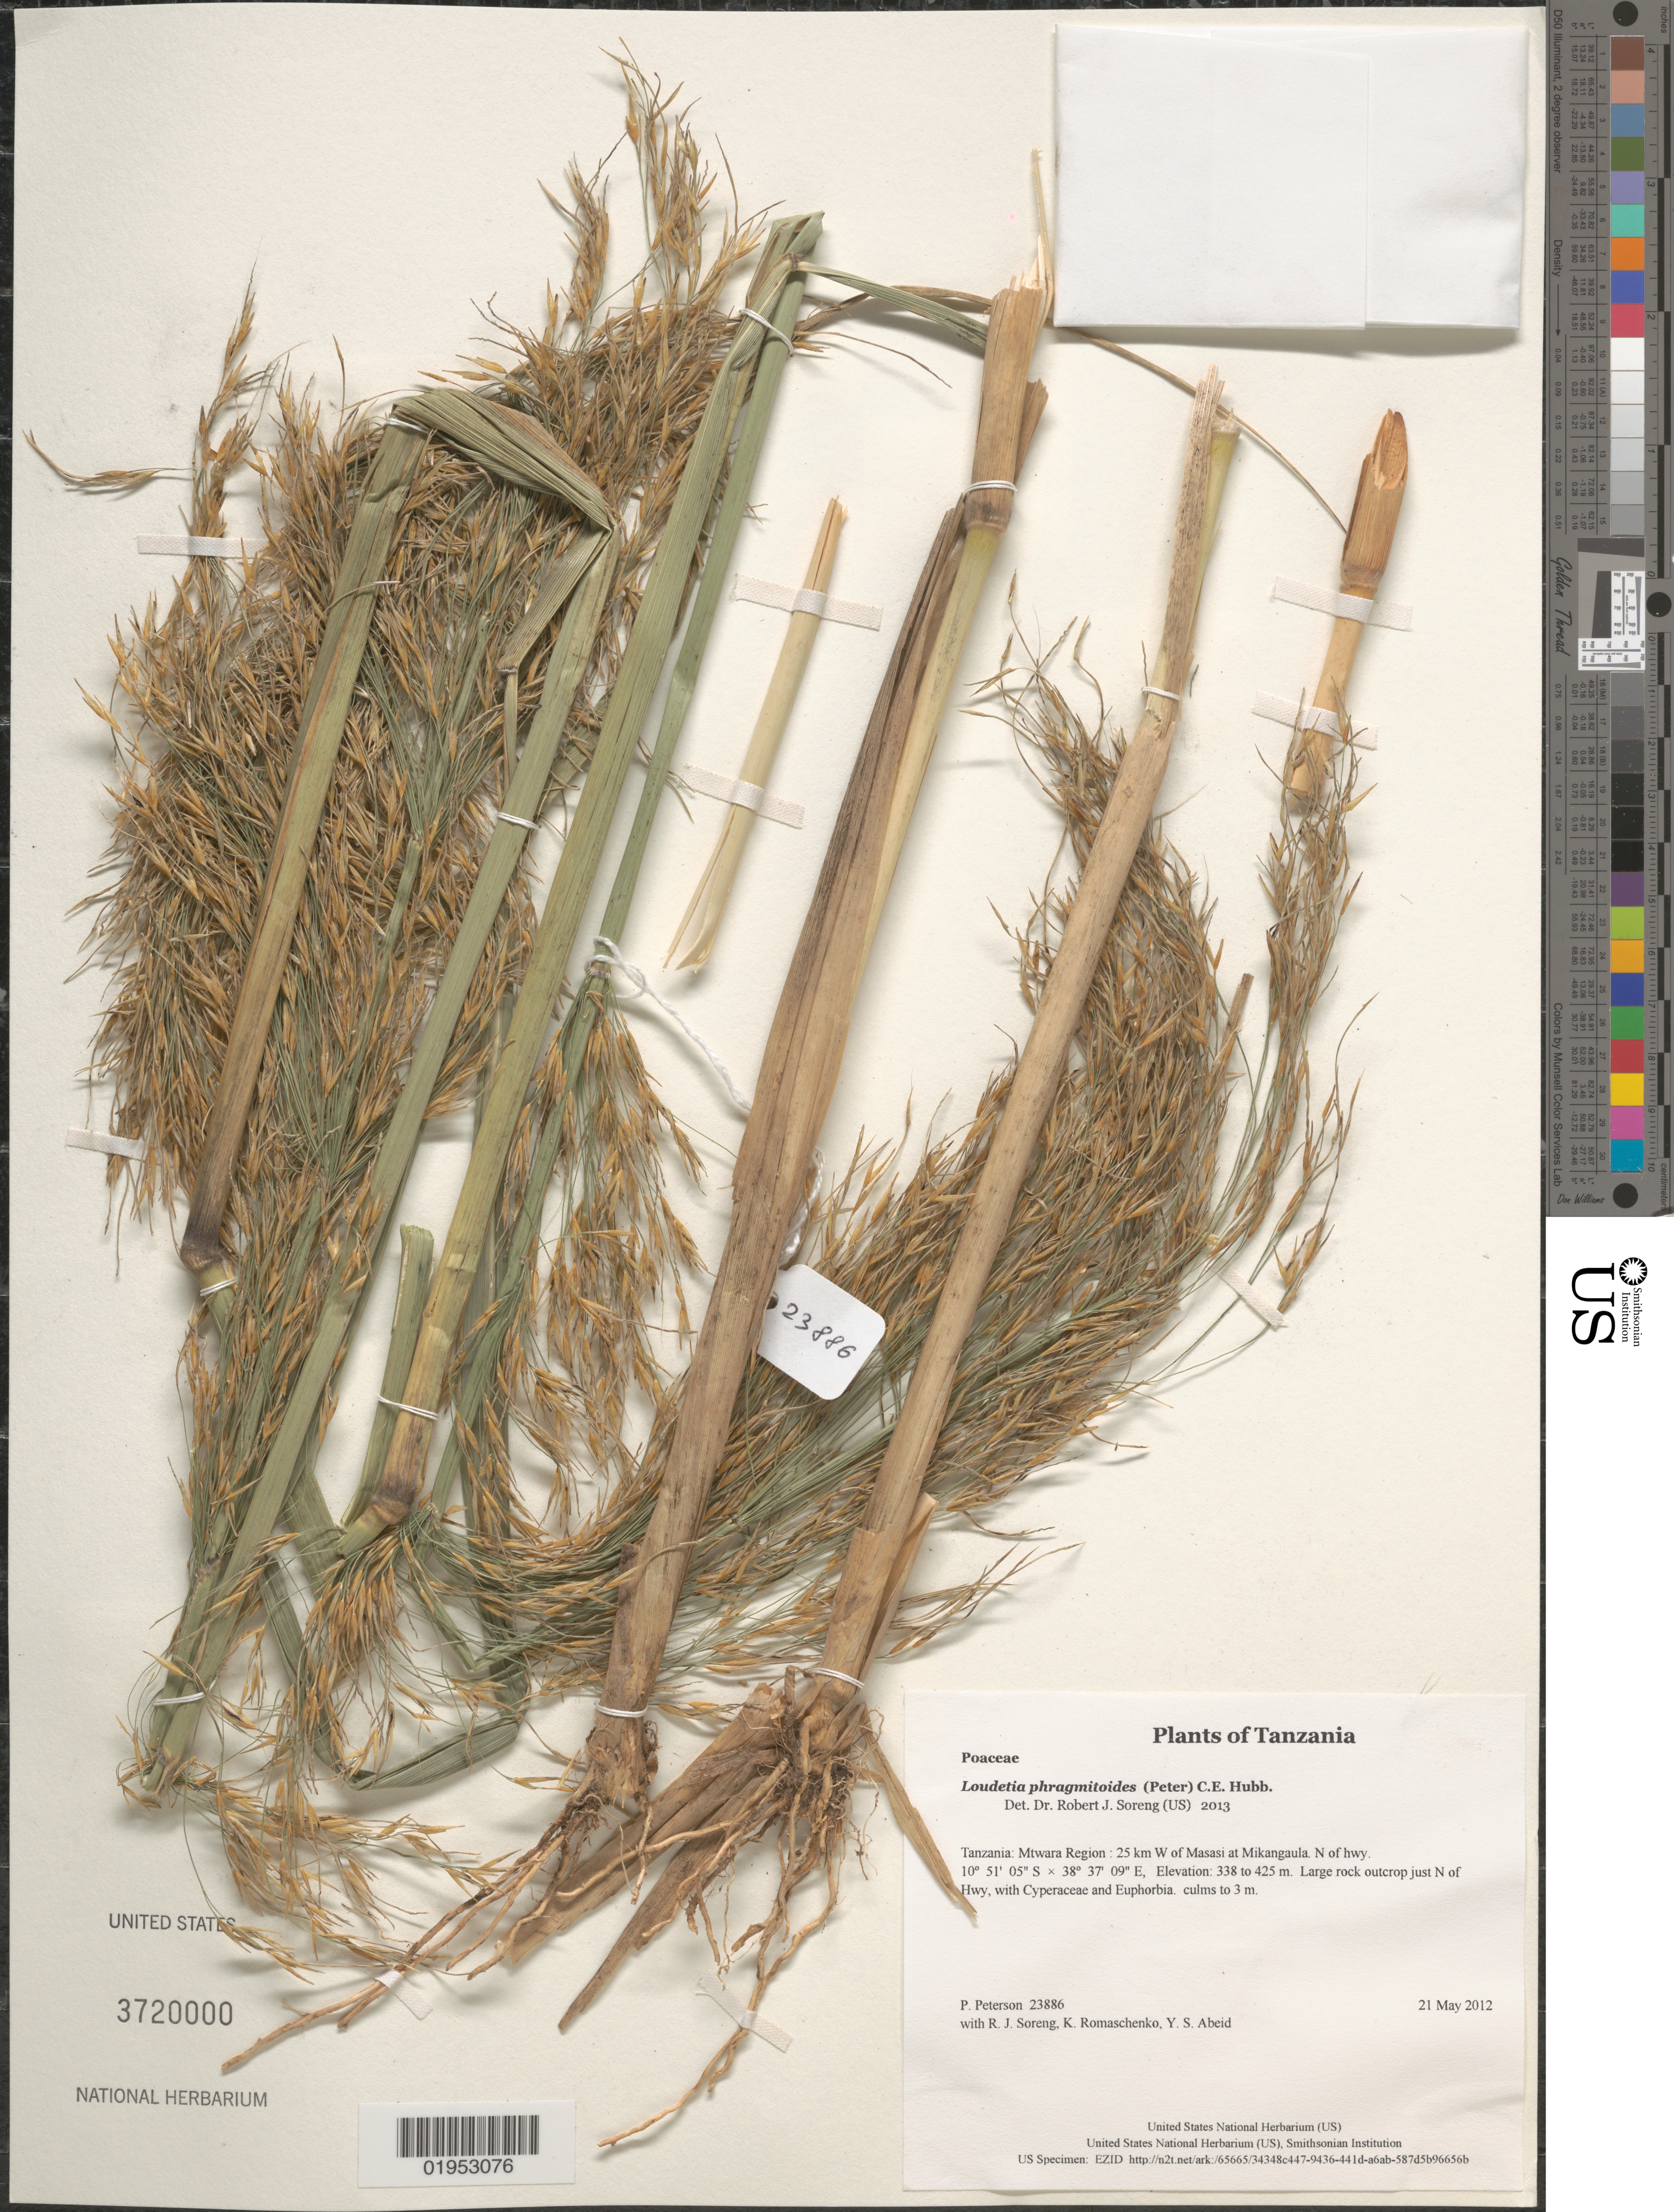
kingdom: Plantae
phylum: Tracheophyta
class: Liliopsida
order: Poales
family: Poaceae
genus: Loudetia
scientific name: Loudetia phragmitoides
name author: (Peter) C.E. Hubb.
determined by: Soreng, Robert J., Research Associate (BOT), Smithsonian Institution - National Museum of Natural History (UNITED STATES)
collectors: P. M. Peterson, R. J. Soreng, K. Romaschenko & Y. Abeid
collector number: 23886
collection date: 2012-05-21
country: Tanzania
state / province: Mtwara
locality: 25 km W of Masasi at Mikangaula. N of hwy.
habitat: Large rock outcrop just N of Hwy, with Cyperaceae and Euphorbia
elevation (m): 338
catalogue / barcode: US 3720000